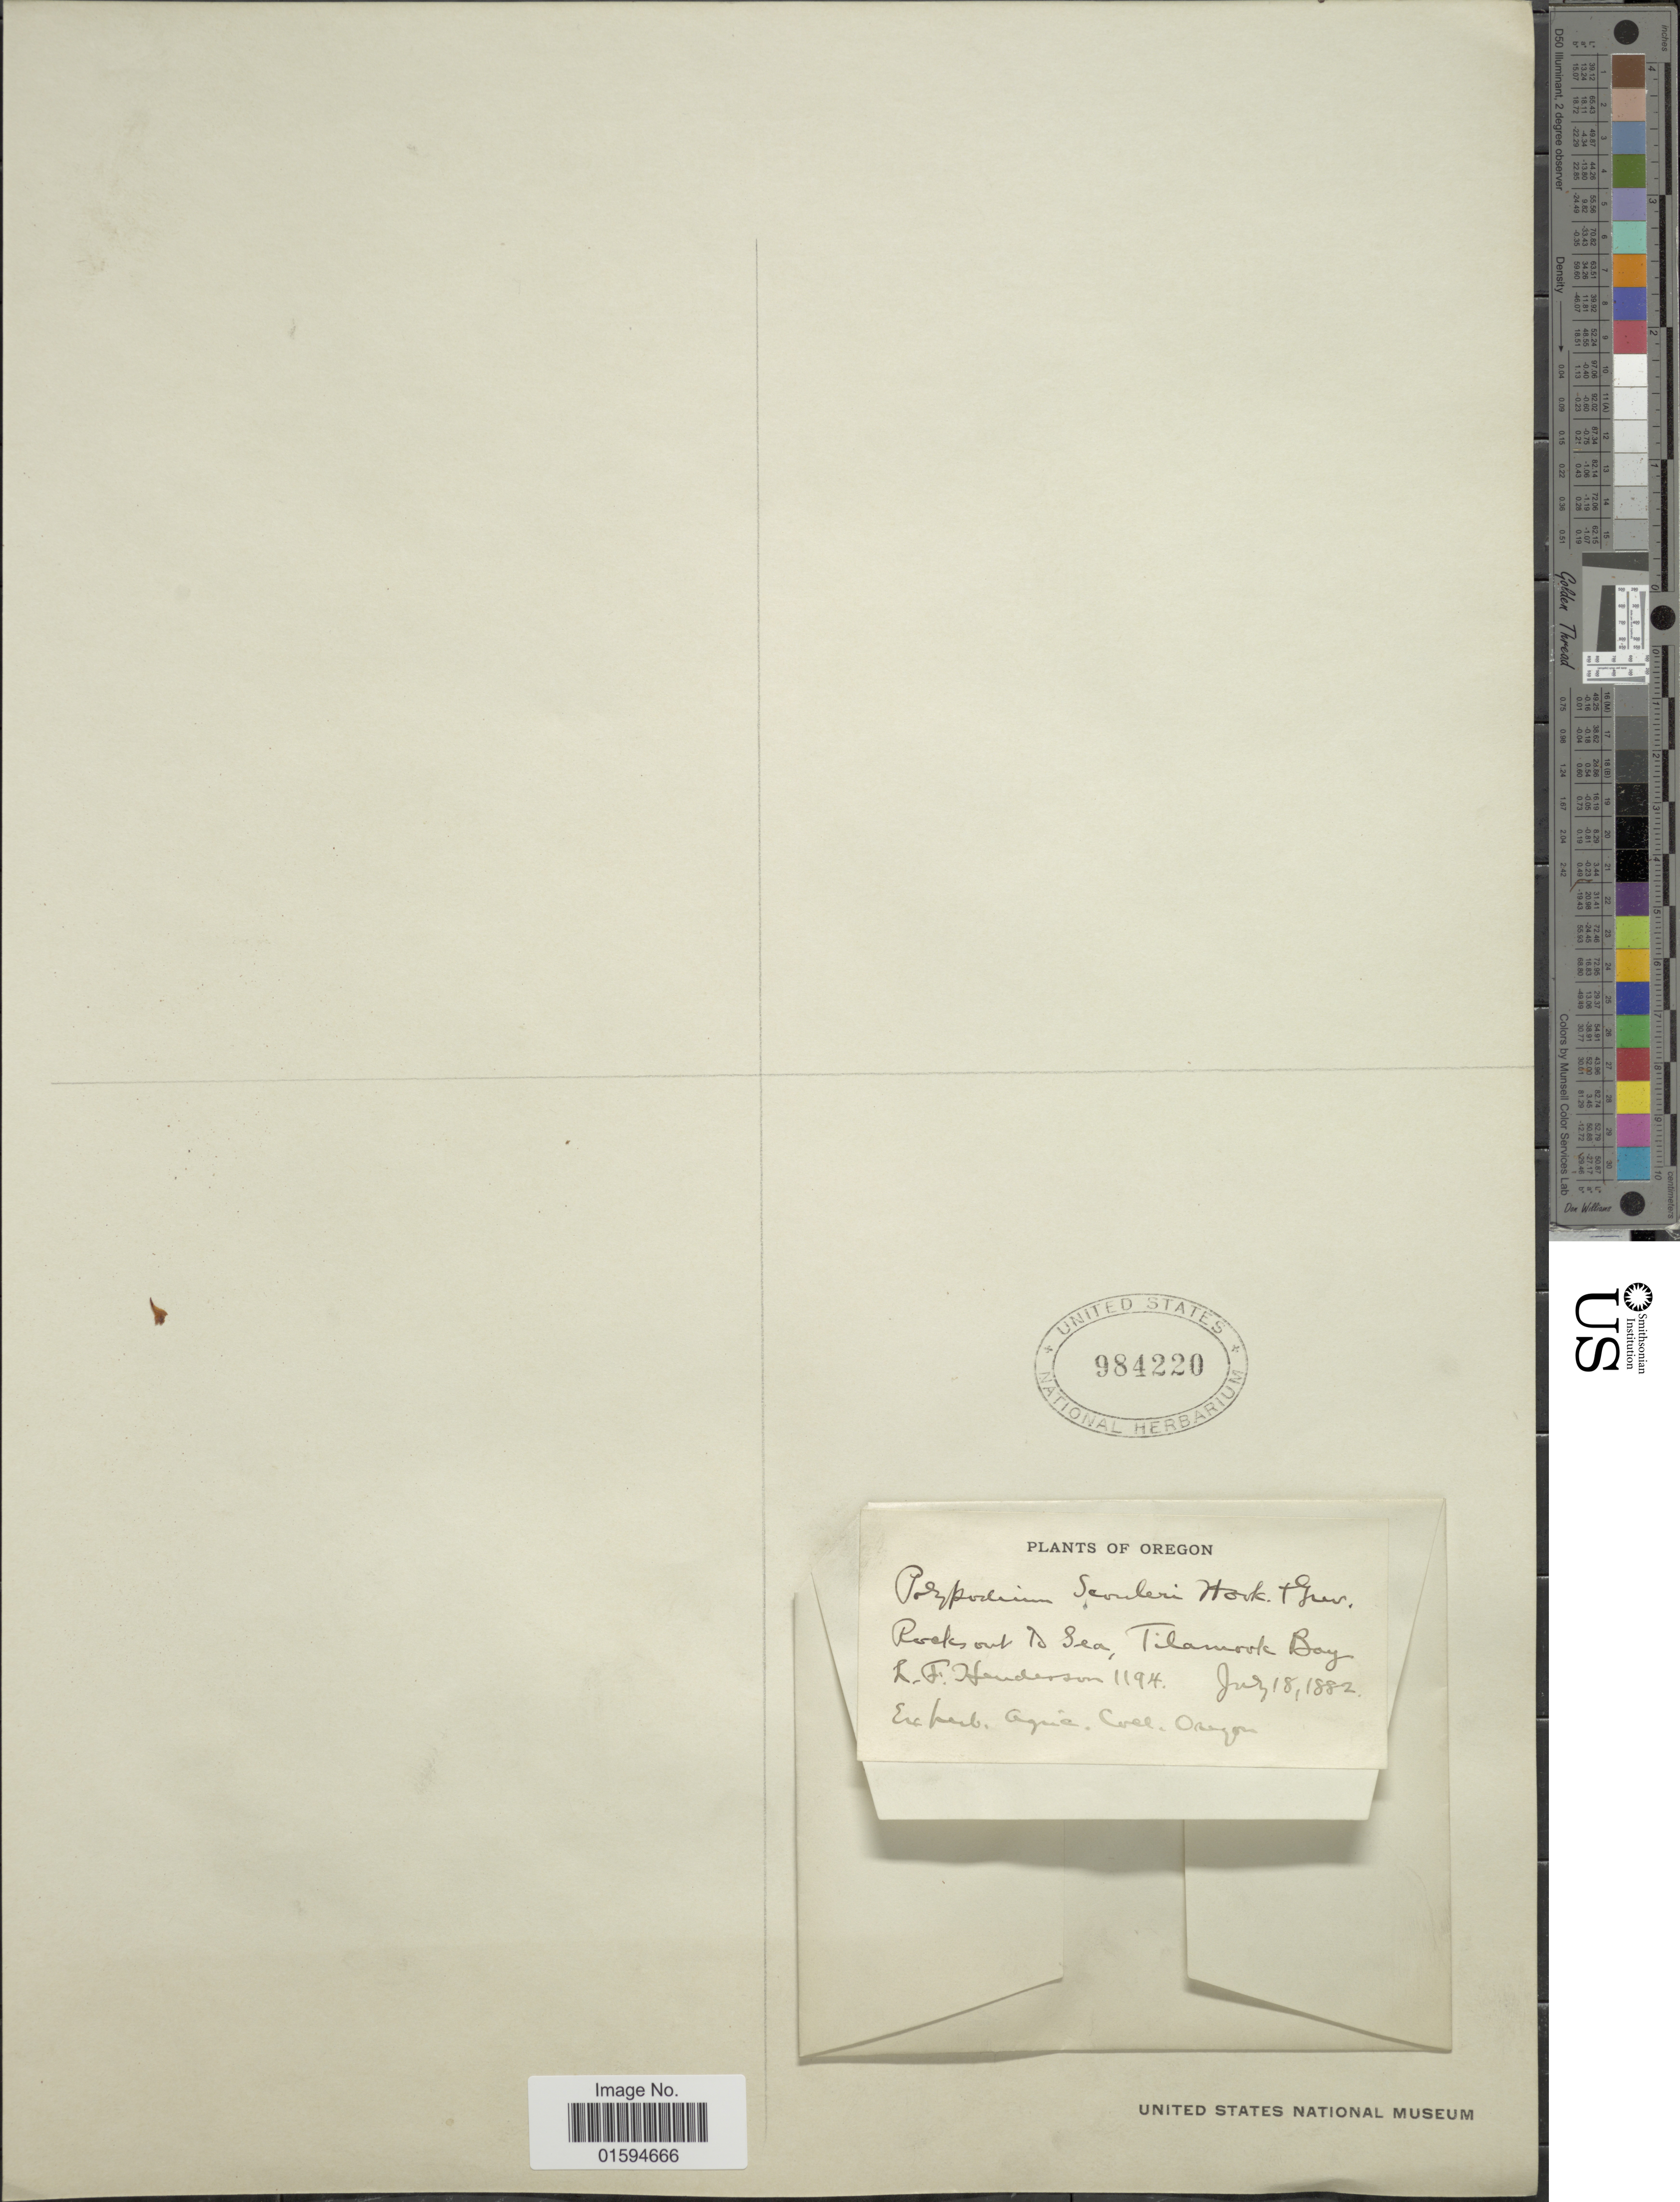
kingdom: Plantae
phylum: Tracheophyta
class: Polypodiopsida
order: Polypodiales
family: Polypodiaceae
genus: Polypodium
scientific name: Polypodium scouleri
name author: Hook. & Grev.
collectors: L. Henderson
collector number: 1194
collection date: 1882-07-18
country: United States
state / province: Oregon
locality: Rocks out at SEa, Tilamorte Bay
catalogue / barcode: US 984220